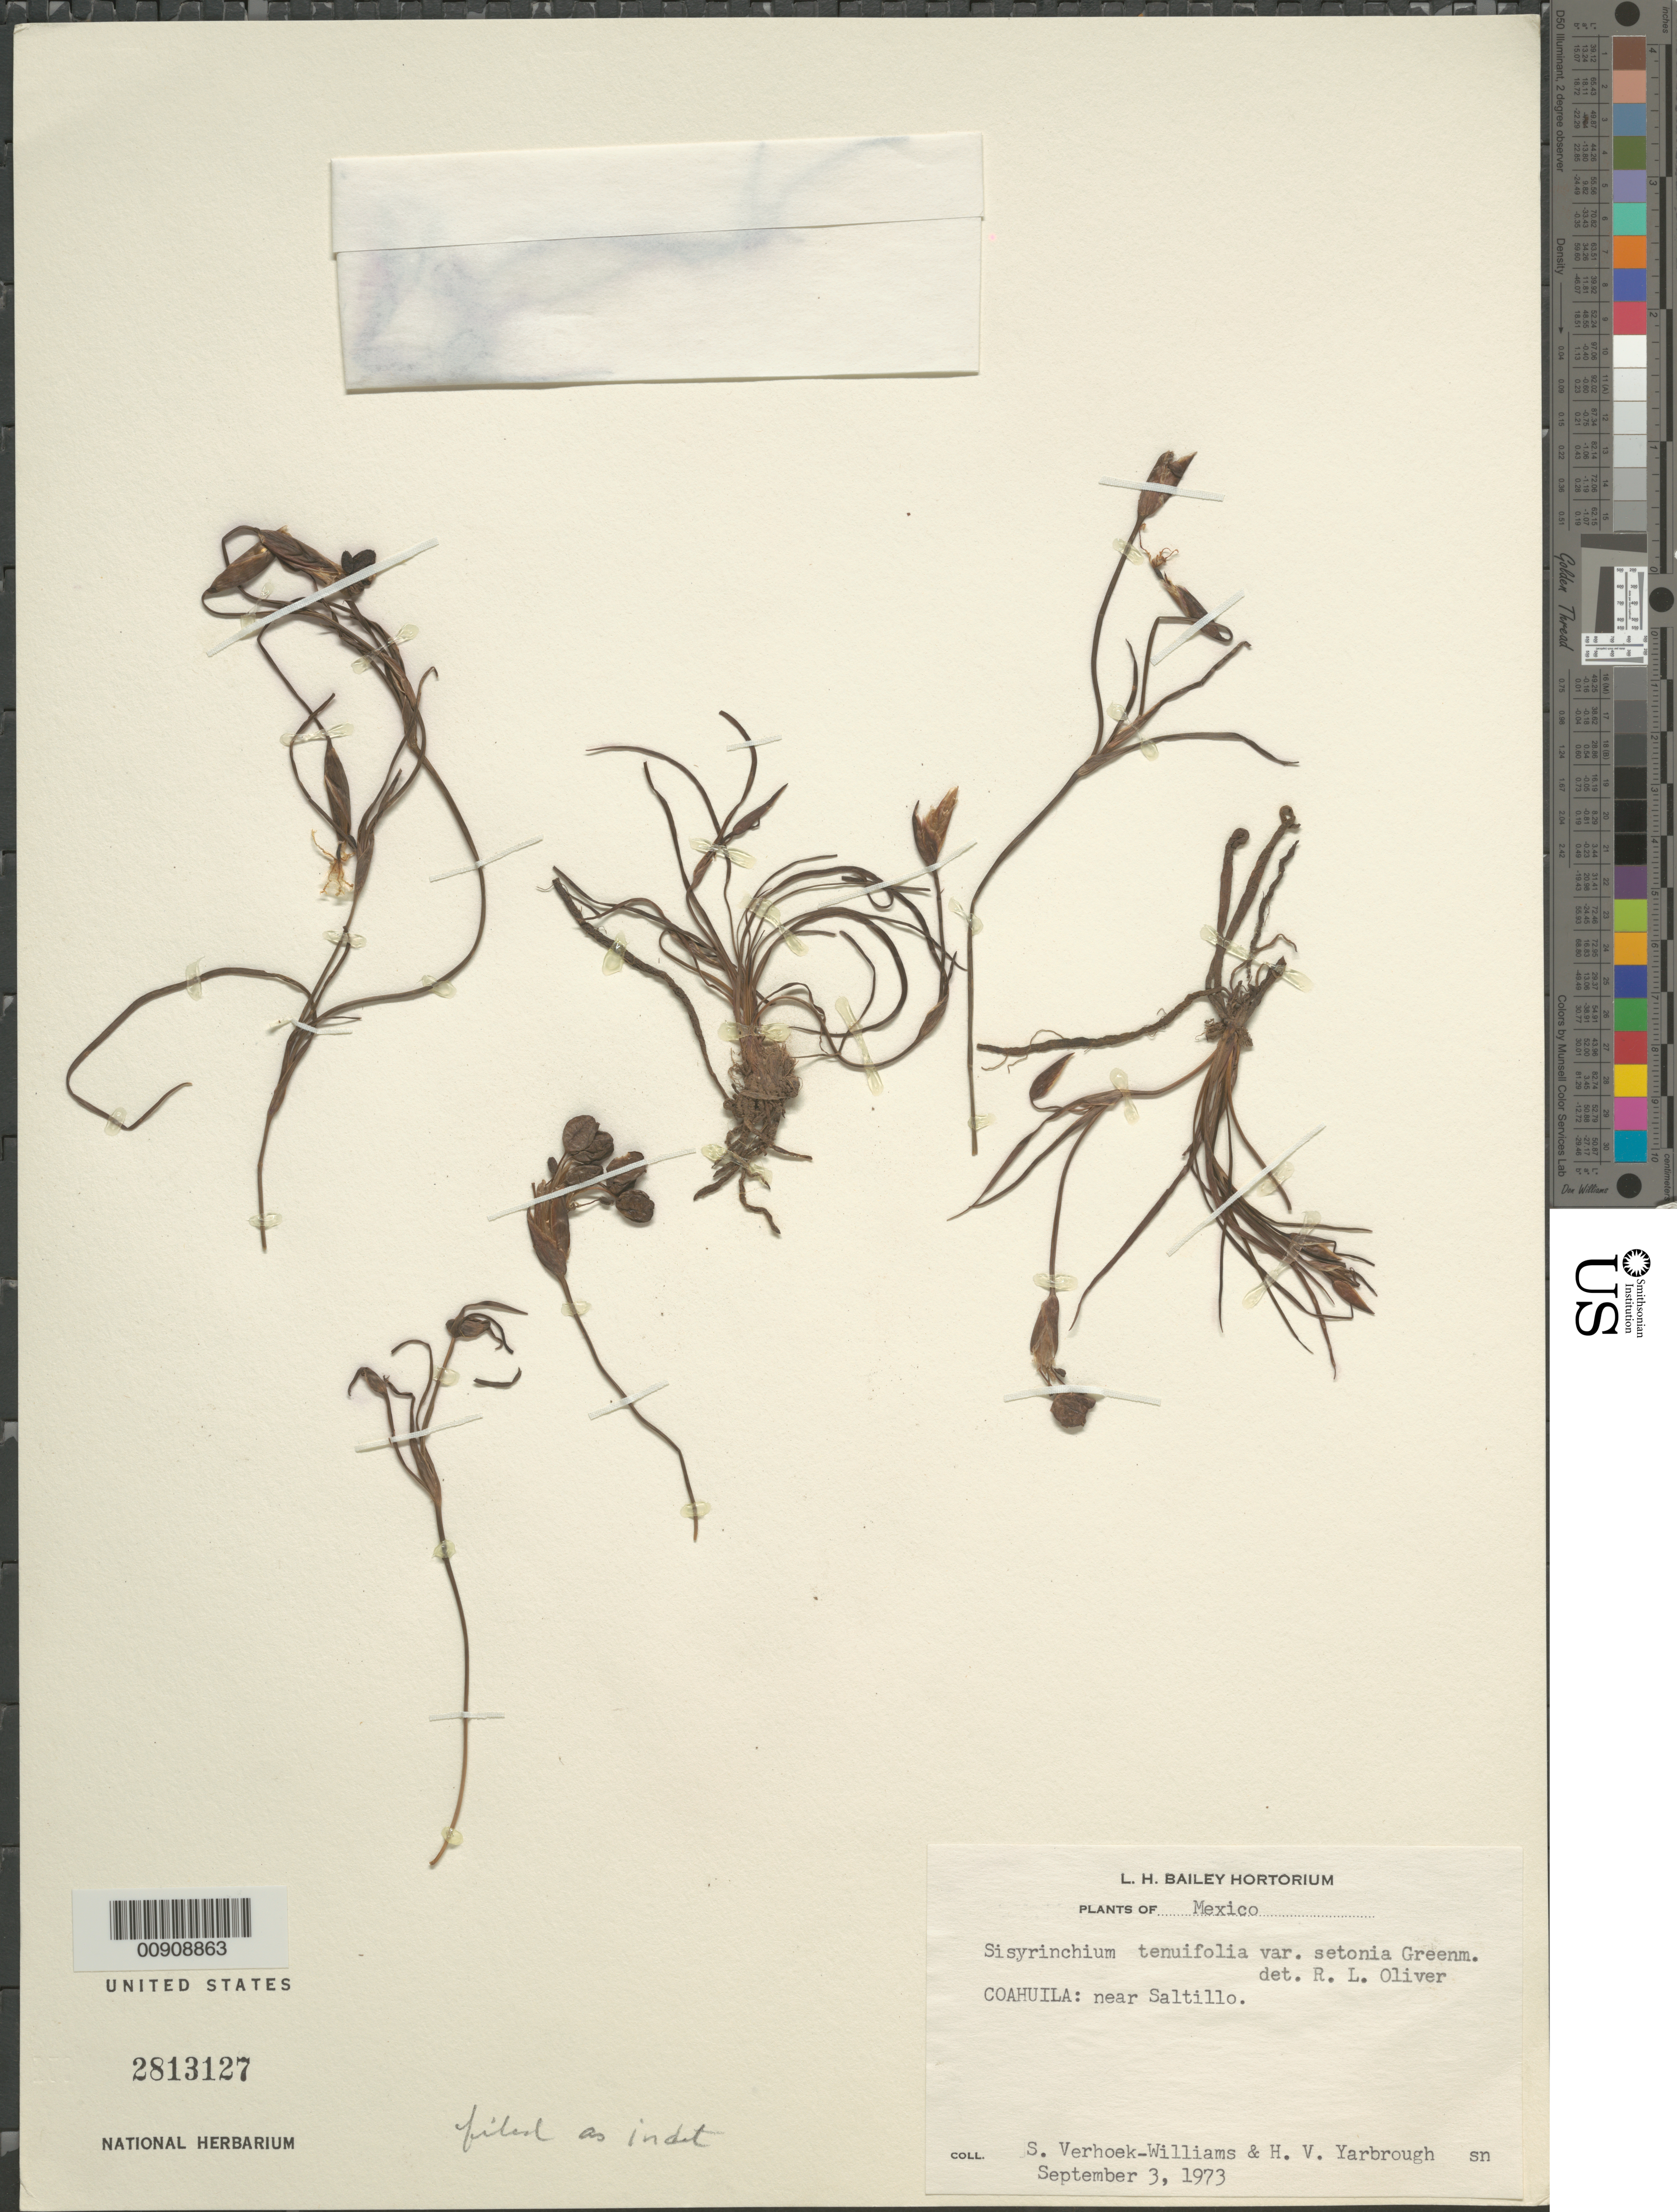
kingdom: Plantae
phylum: Tracheophyta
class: Liliopsida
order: Asparagales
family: Iridaceae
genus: Sisyrinchium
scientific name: Sisyrinchium sp.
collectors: S. E. Verhoek-Williams & Yarbrough, H. V.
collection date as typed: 03 Sep 1973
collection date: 1973-09-03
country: Mexico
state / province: Coahuila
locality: Coahuila: near Saltillo.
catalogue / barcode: US 2813127